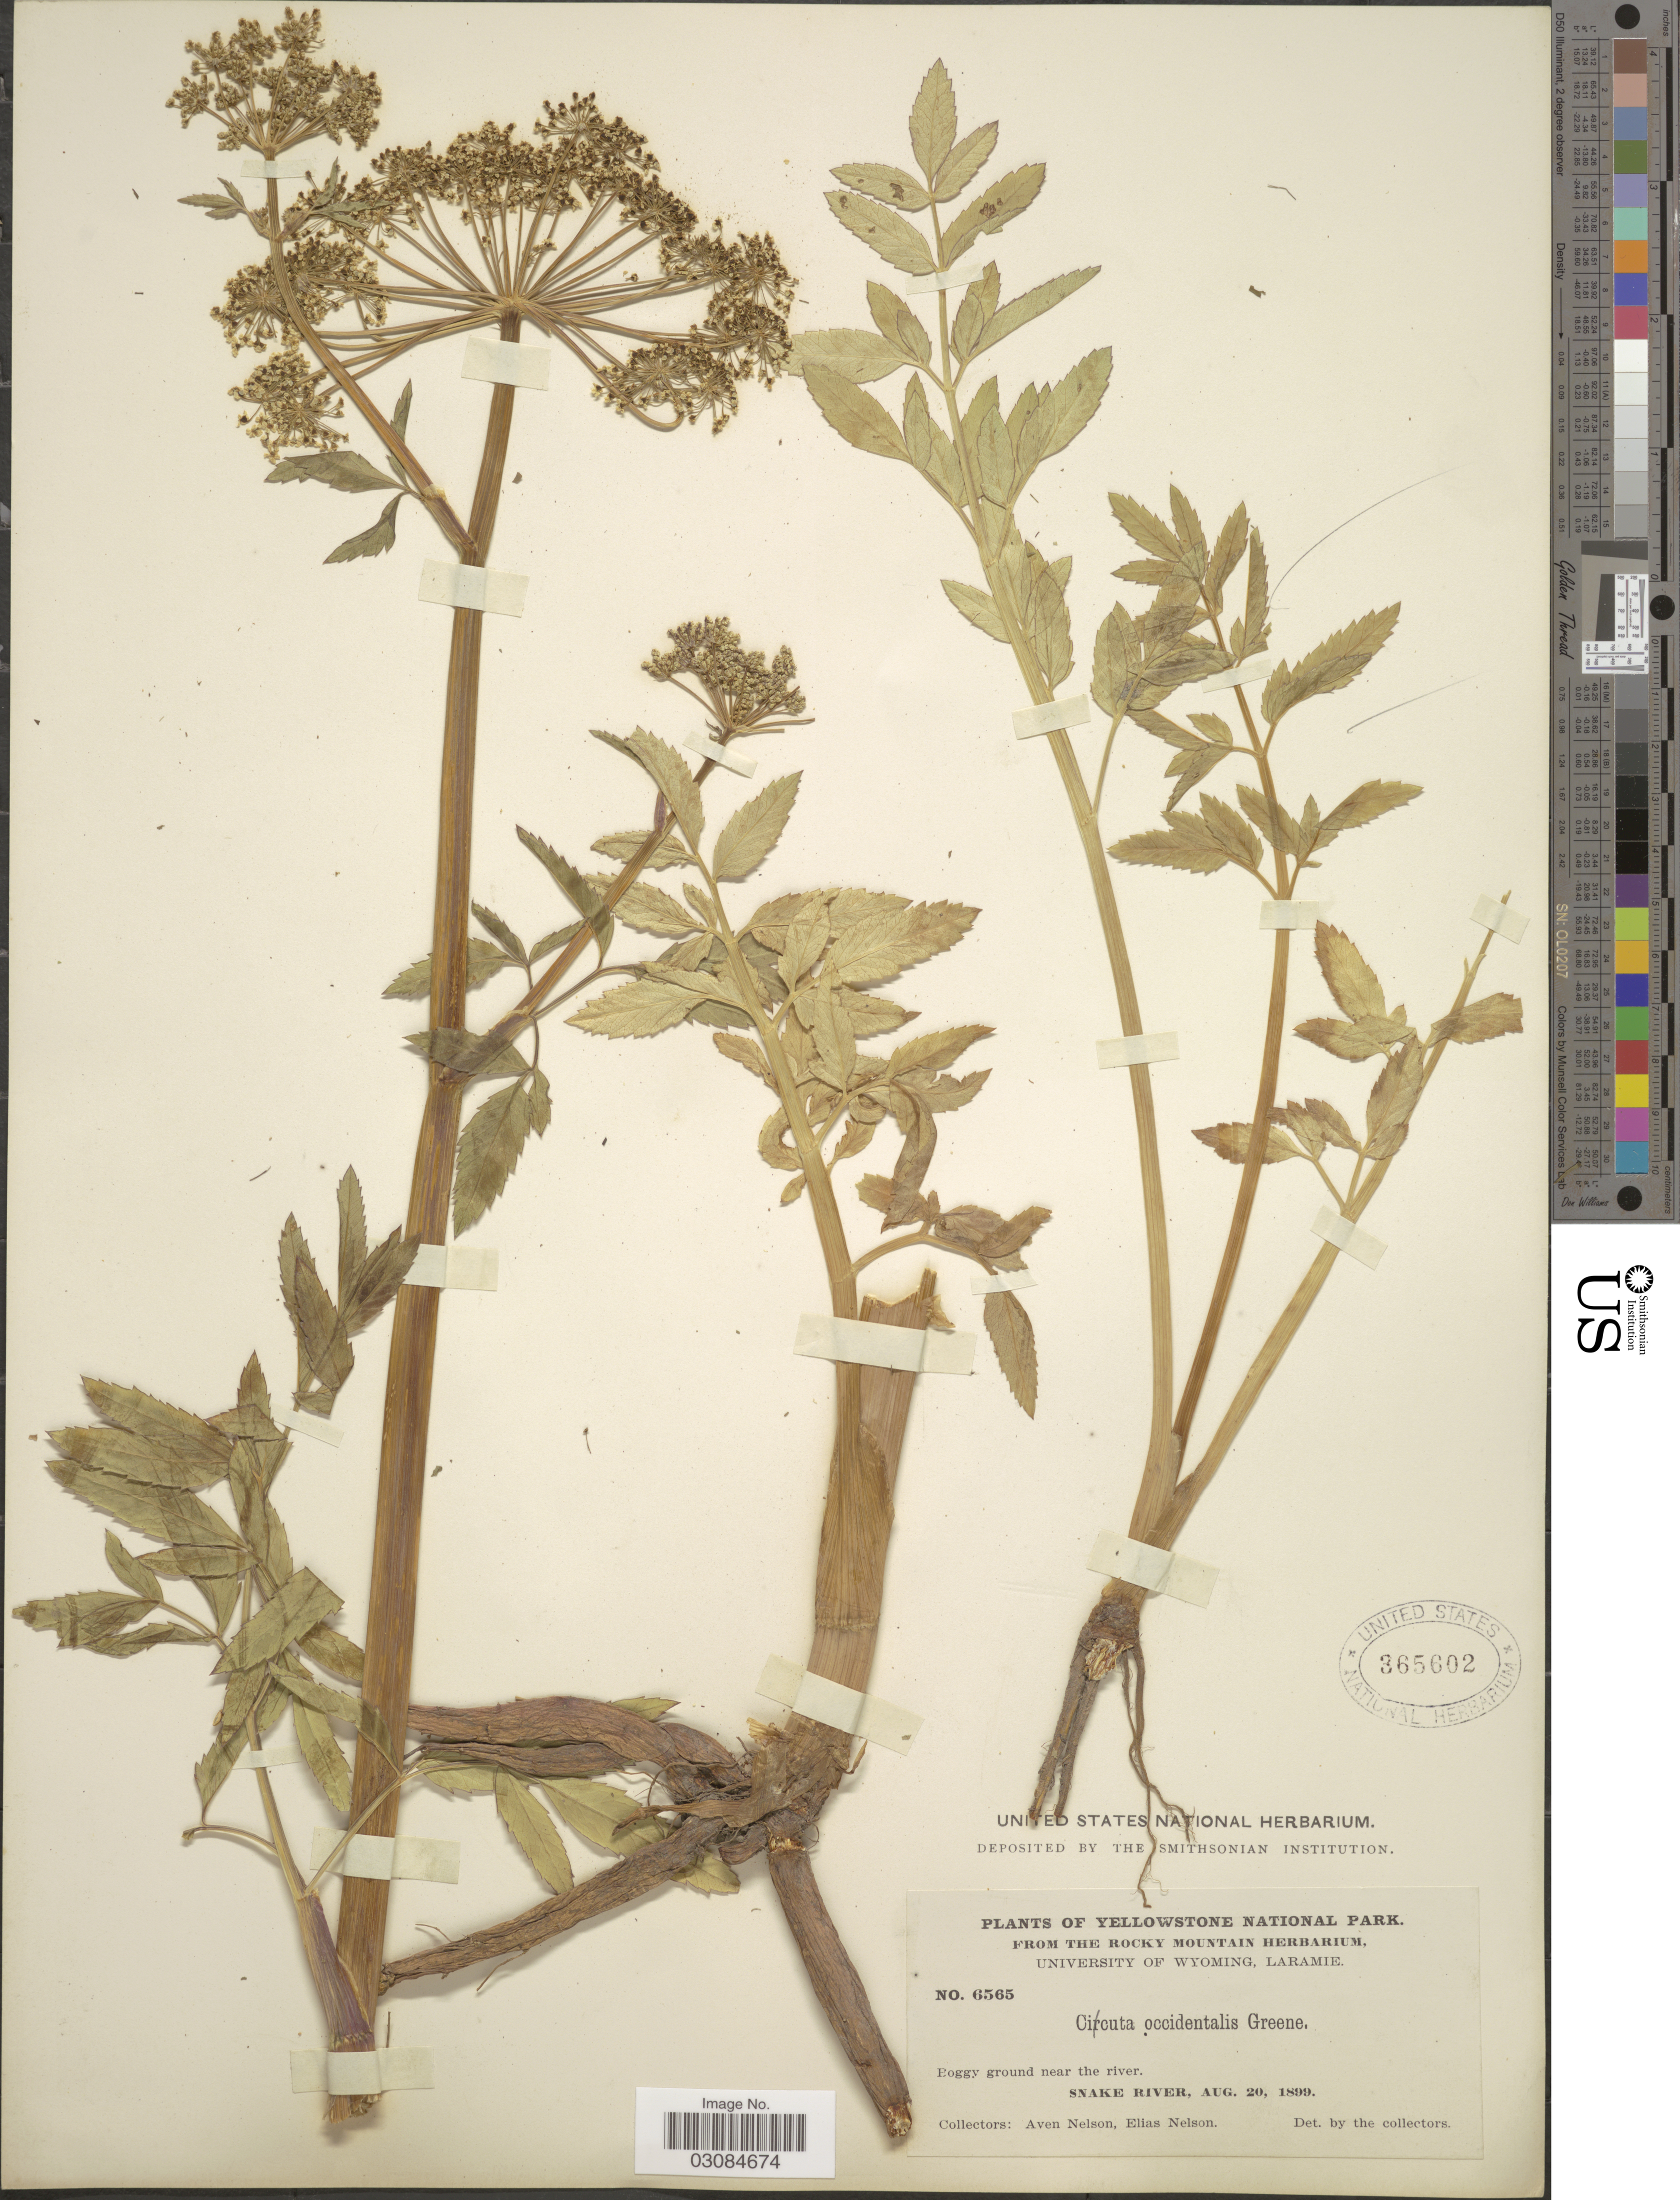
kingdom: Plantae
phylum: Tracheophyta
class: Magnoliopsida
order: Apiales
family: Apiaceae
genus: Cicuta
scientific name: Cicuta occidentalis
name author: Greene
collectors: A. Nelson & E. Nelson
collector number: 6565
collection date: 1899-08-20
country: United States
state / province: Wyoming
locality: The Yellowstone National Park. Snake River.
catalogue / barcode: US 365602